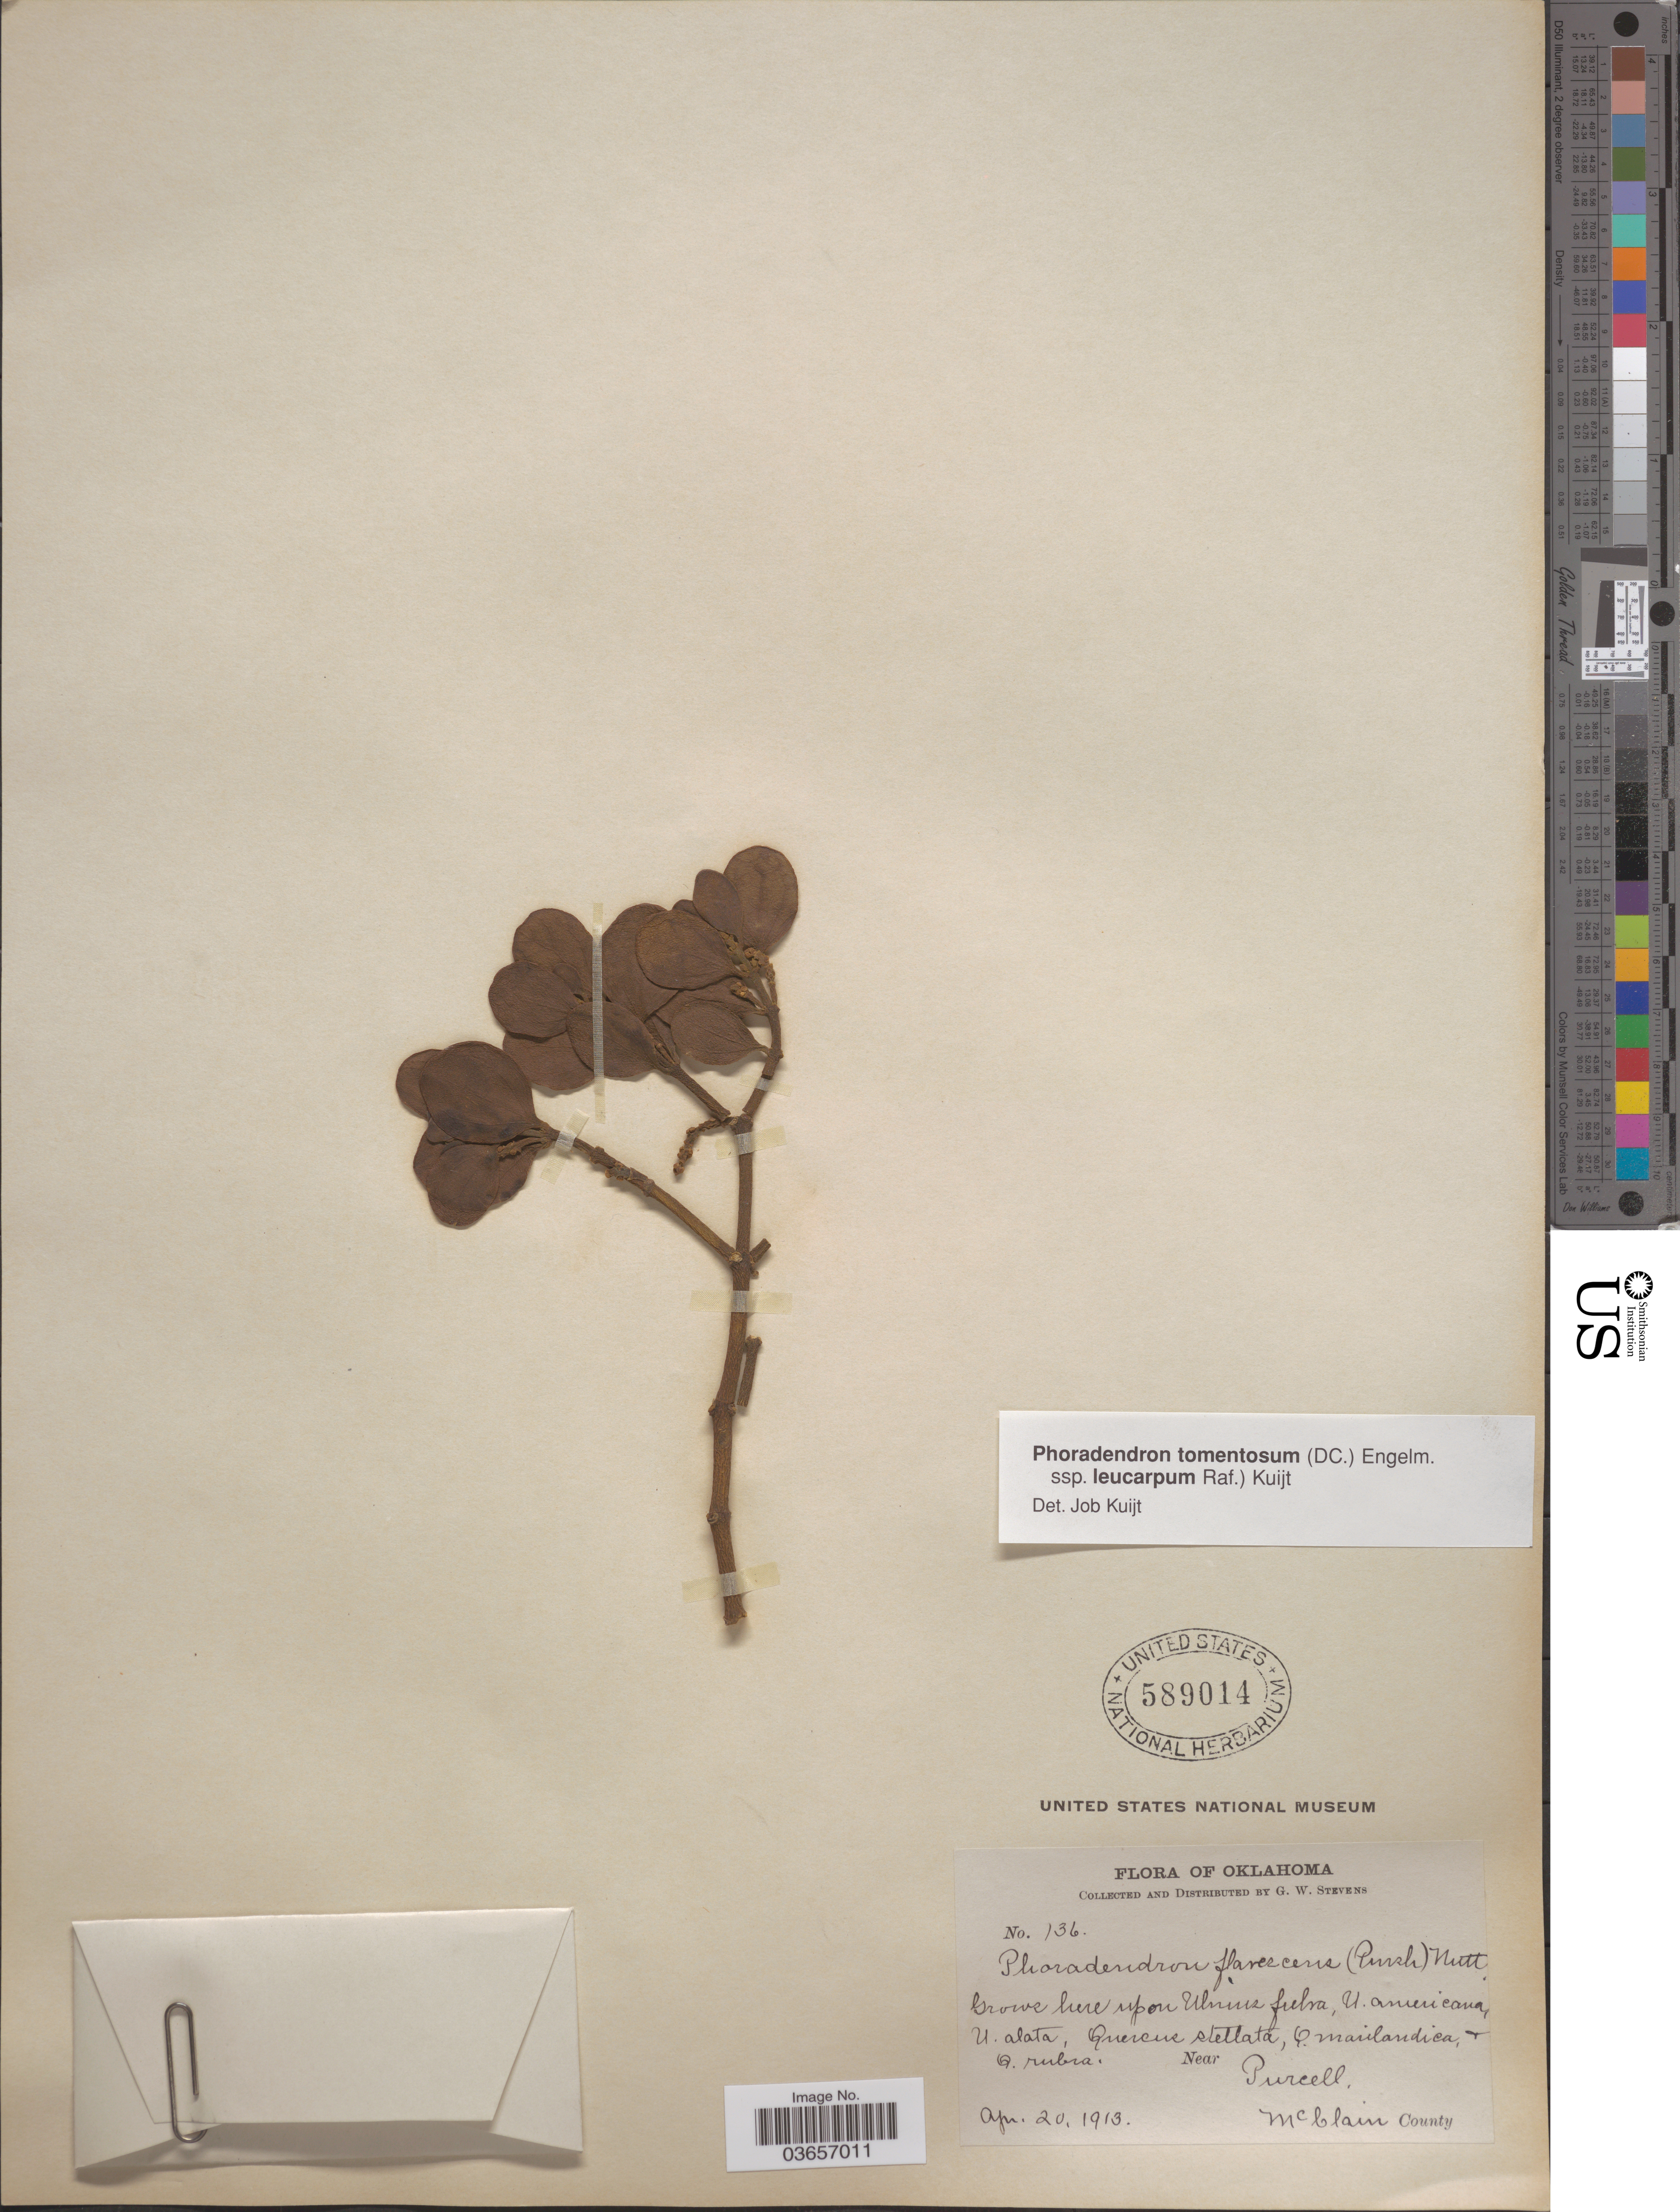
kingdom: Plantae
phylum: Tracheophyta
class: Magnoliopsida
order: Santalales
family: Viscaceae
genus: Phoradendron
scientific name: Phoradendron tomentosum subsp. leucarpum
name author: DC.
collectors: G. W. Stevens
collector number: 136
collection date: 1913-04-20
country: United States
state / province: Oklahoma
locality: Near Purcell McClain County.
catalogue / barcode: US 589014